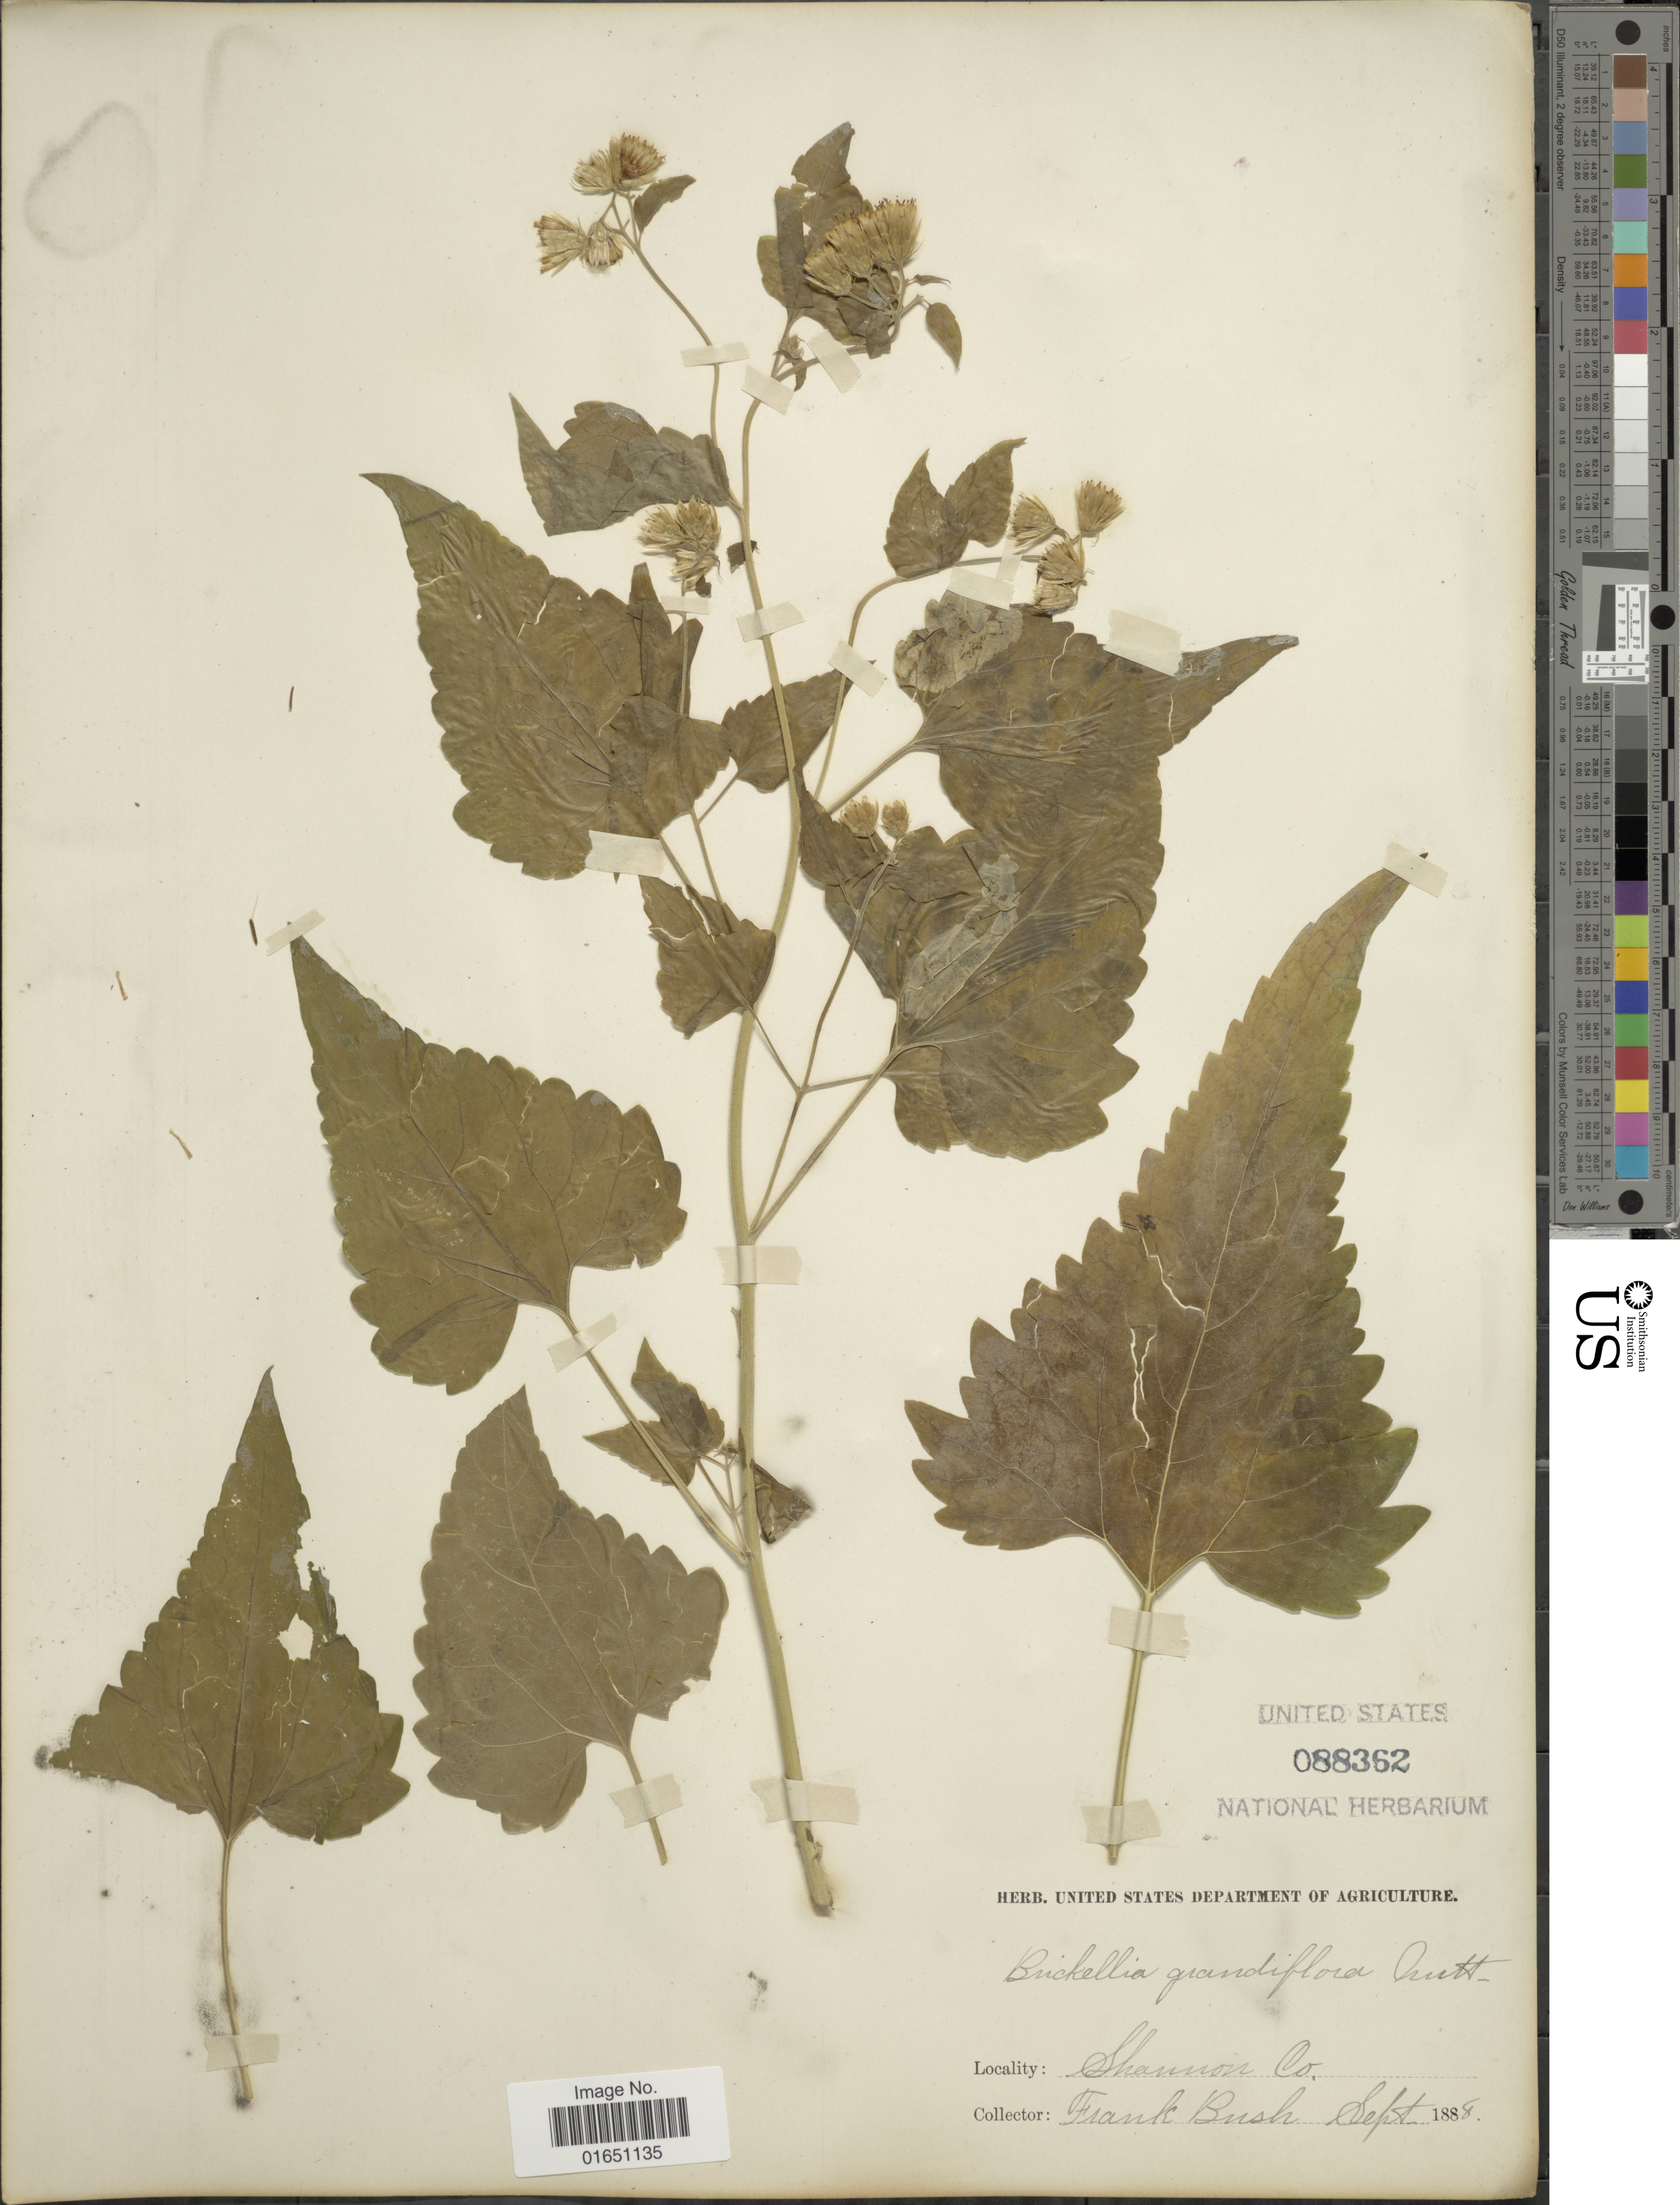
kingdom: Plantae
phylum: Tracheophyta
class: Magnoliopsida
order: Asterales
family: Asteraceae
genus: Brickellia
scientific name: Brickellia grandiflora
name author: (Hook.) Nutt.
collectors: F. Bush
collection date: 1888-09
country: United States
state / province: Missouri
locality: Shannon Co.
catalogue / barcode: US 88362